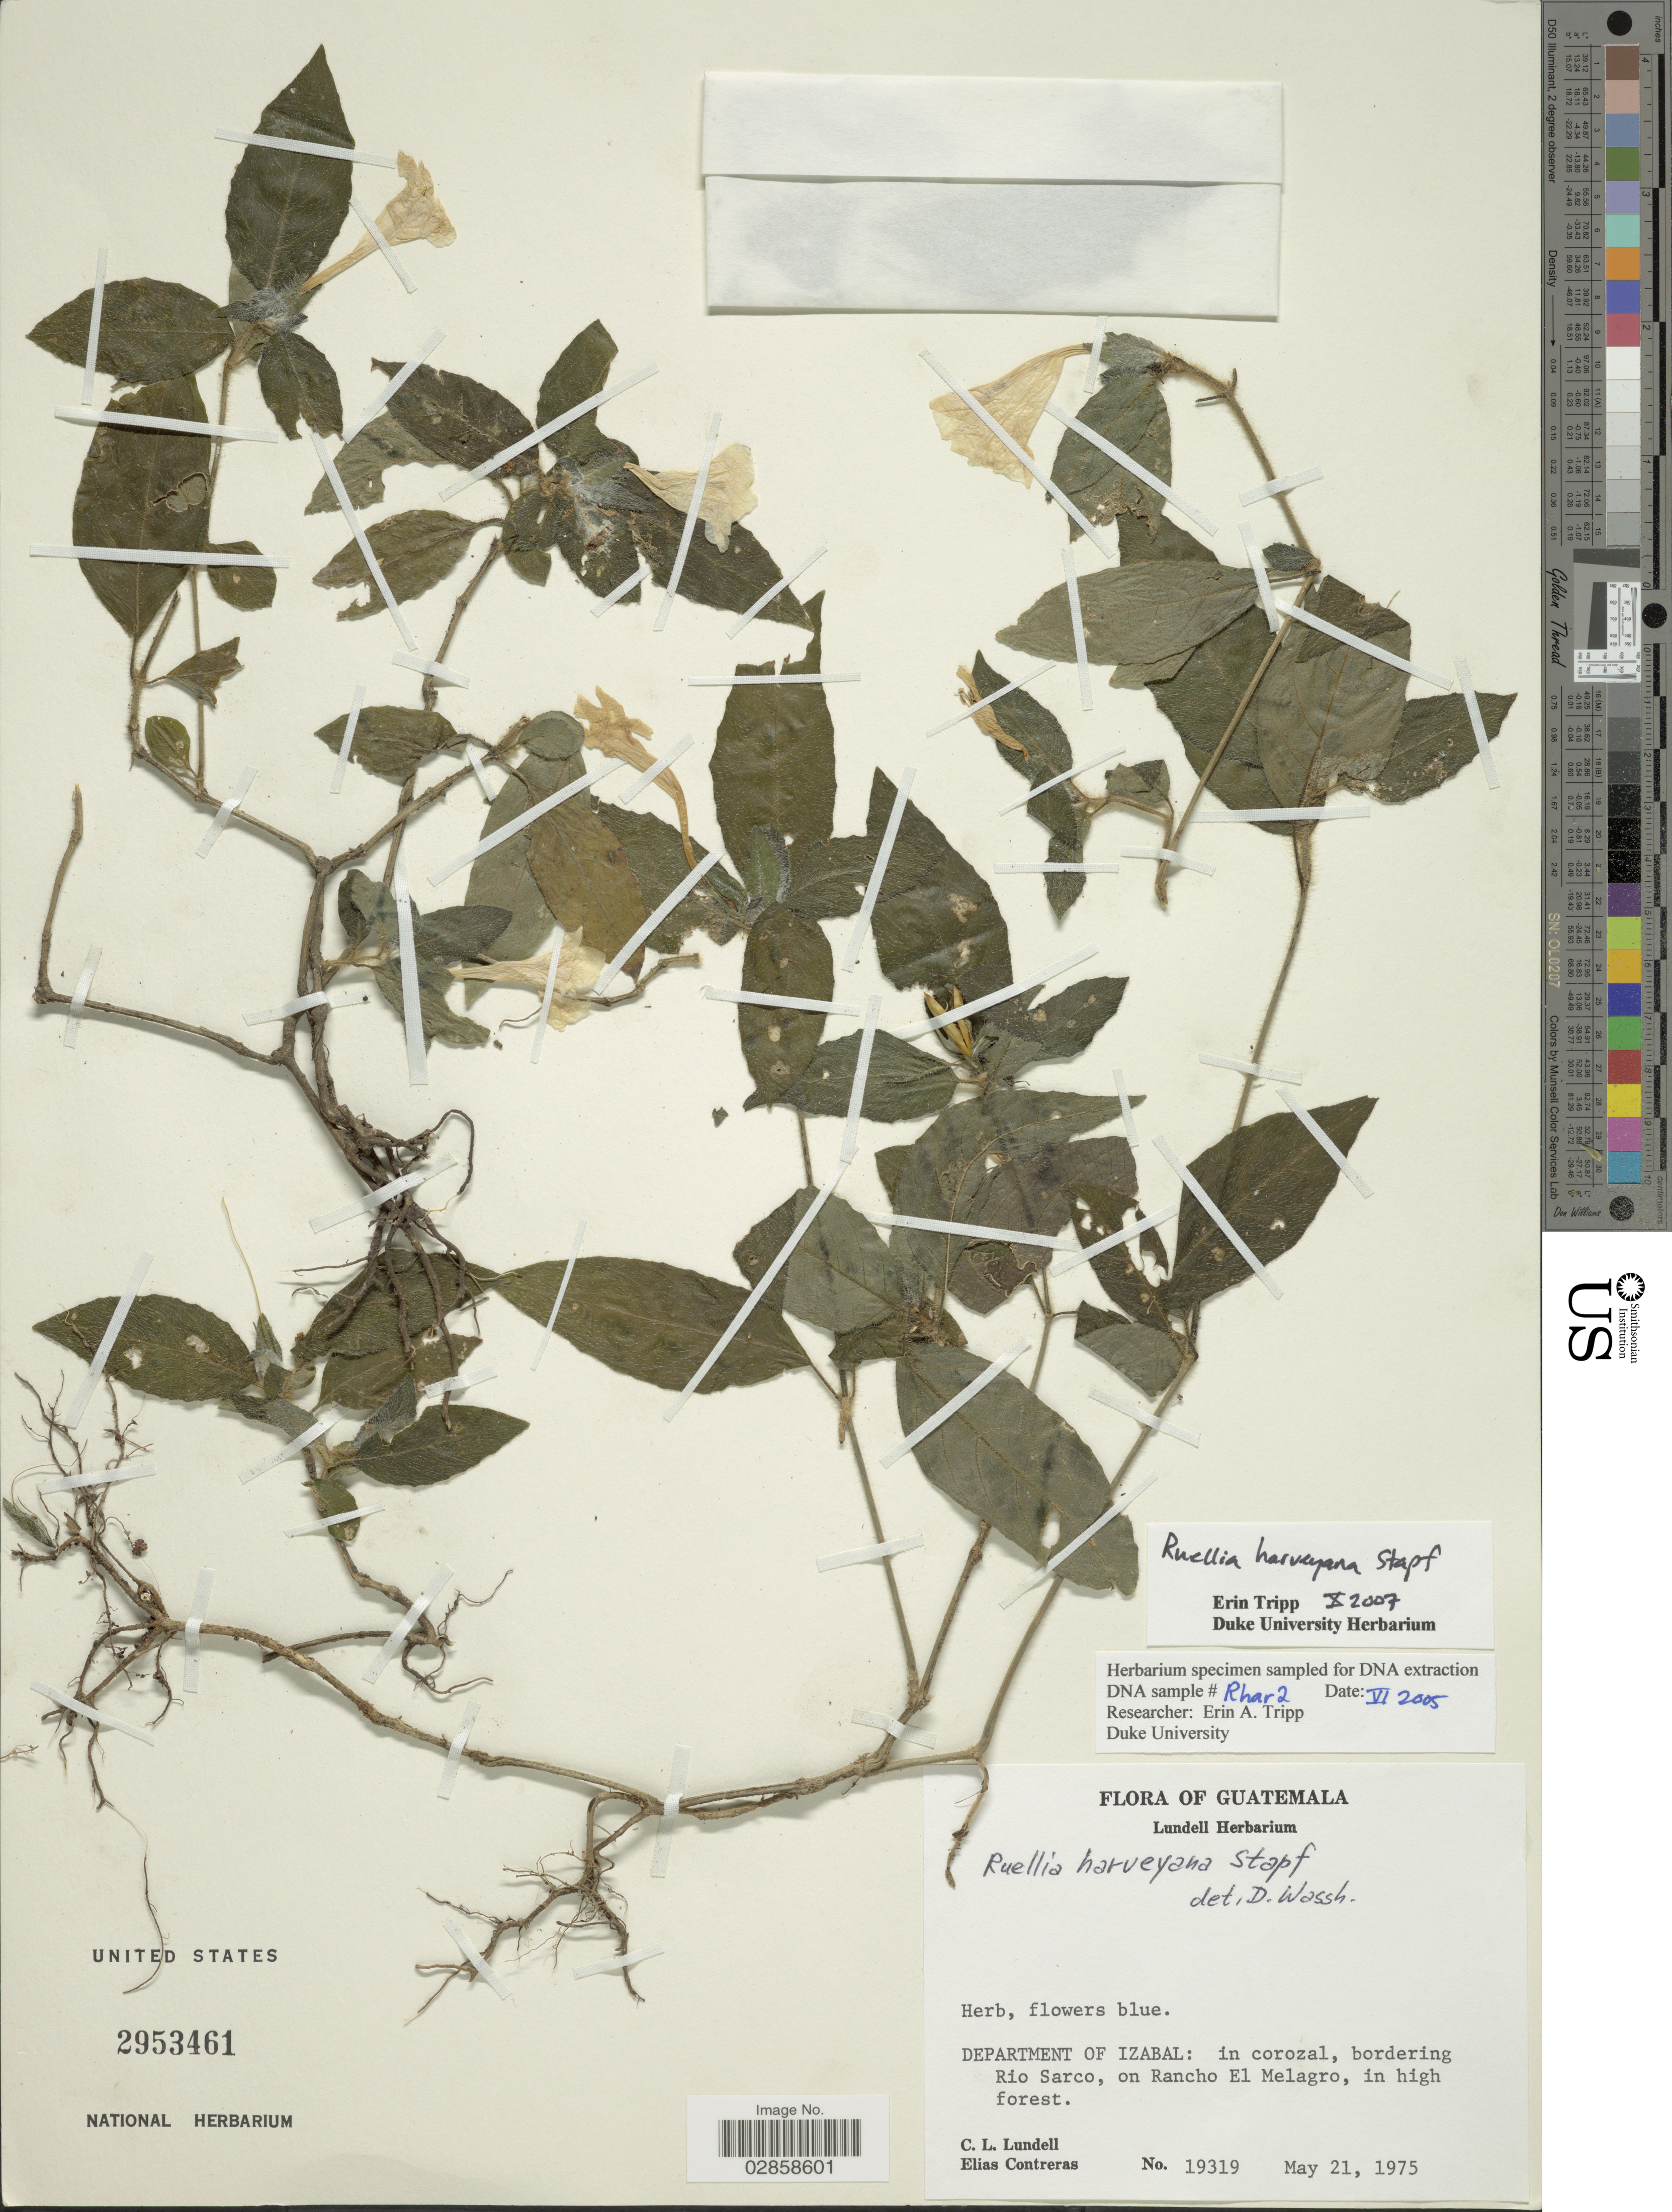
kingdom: Plantae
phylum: Tracheophyta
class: Magnoliopsida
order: Lamiales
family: Acanthaceae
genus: Ruellia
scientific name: Ruellia harveyana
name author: Stapf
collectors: C. L. Lundell & E. Contreras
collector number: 19319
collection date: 1975-05-21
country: Guatemala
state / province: Izabal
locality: Department of Izabal: in corozal, bordering Rio Sarco, on Rancho Melagro.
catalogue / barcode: US 2953461